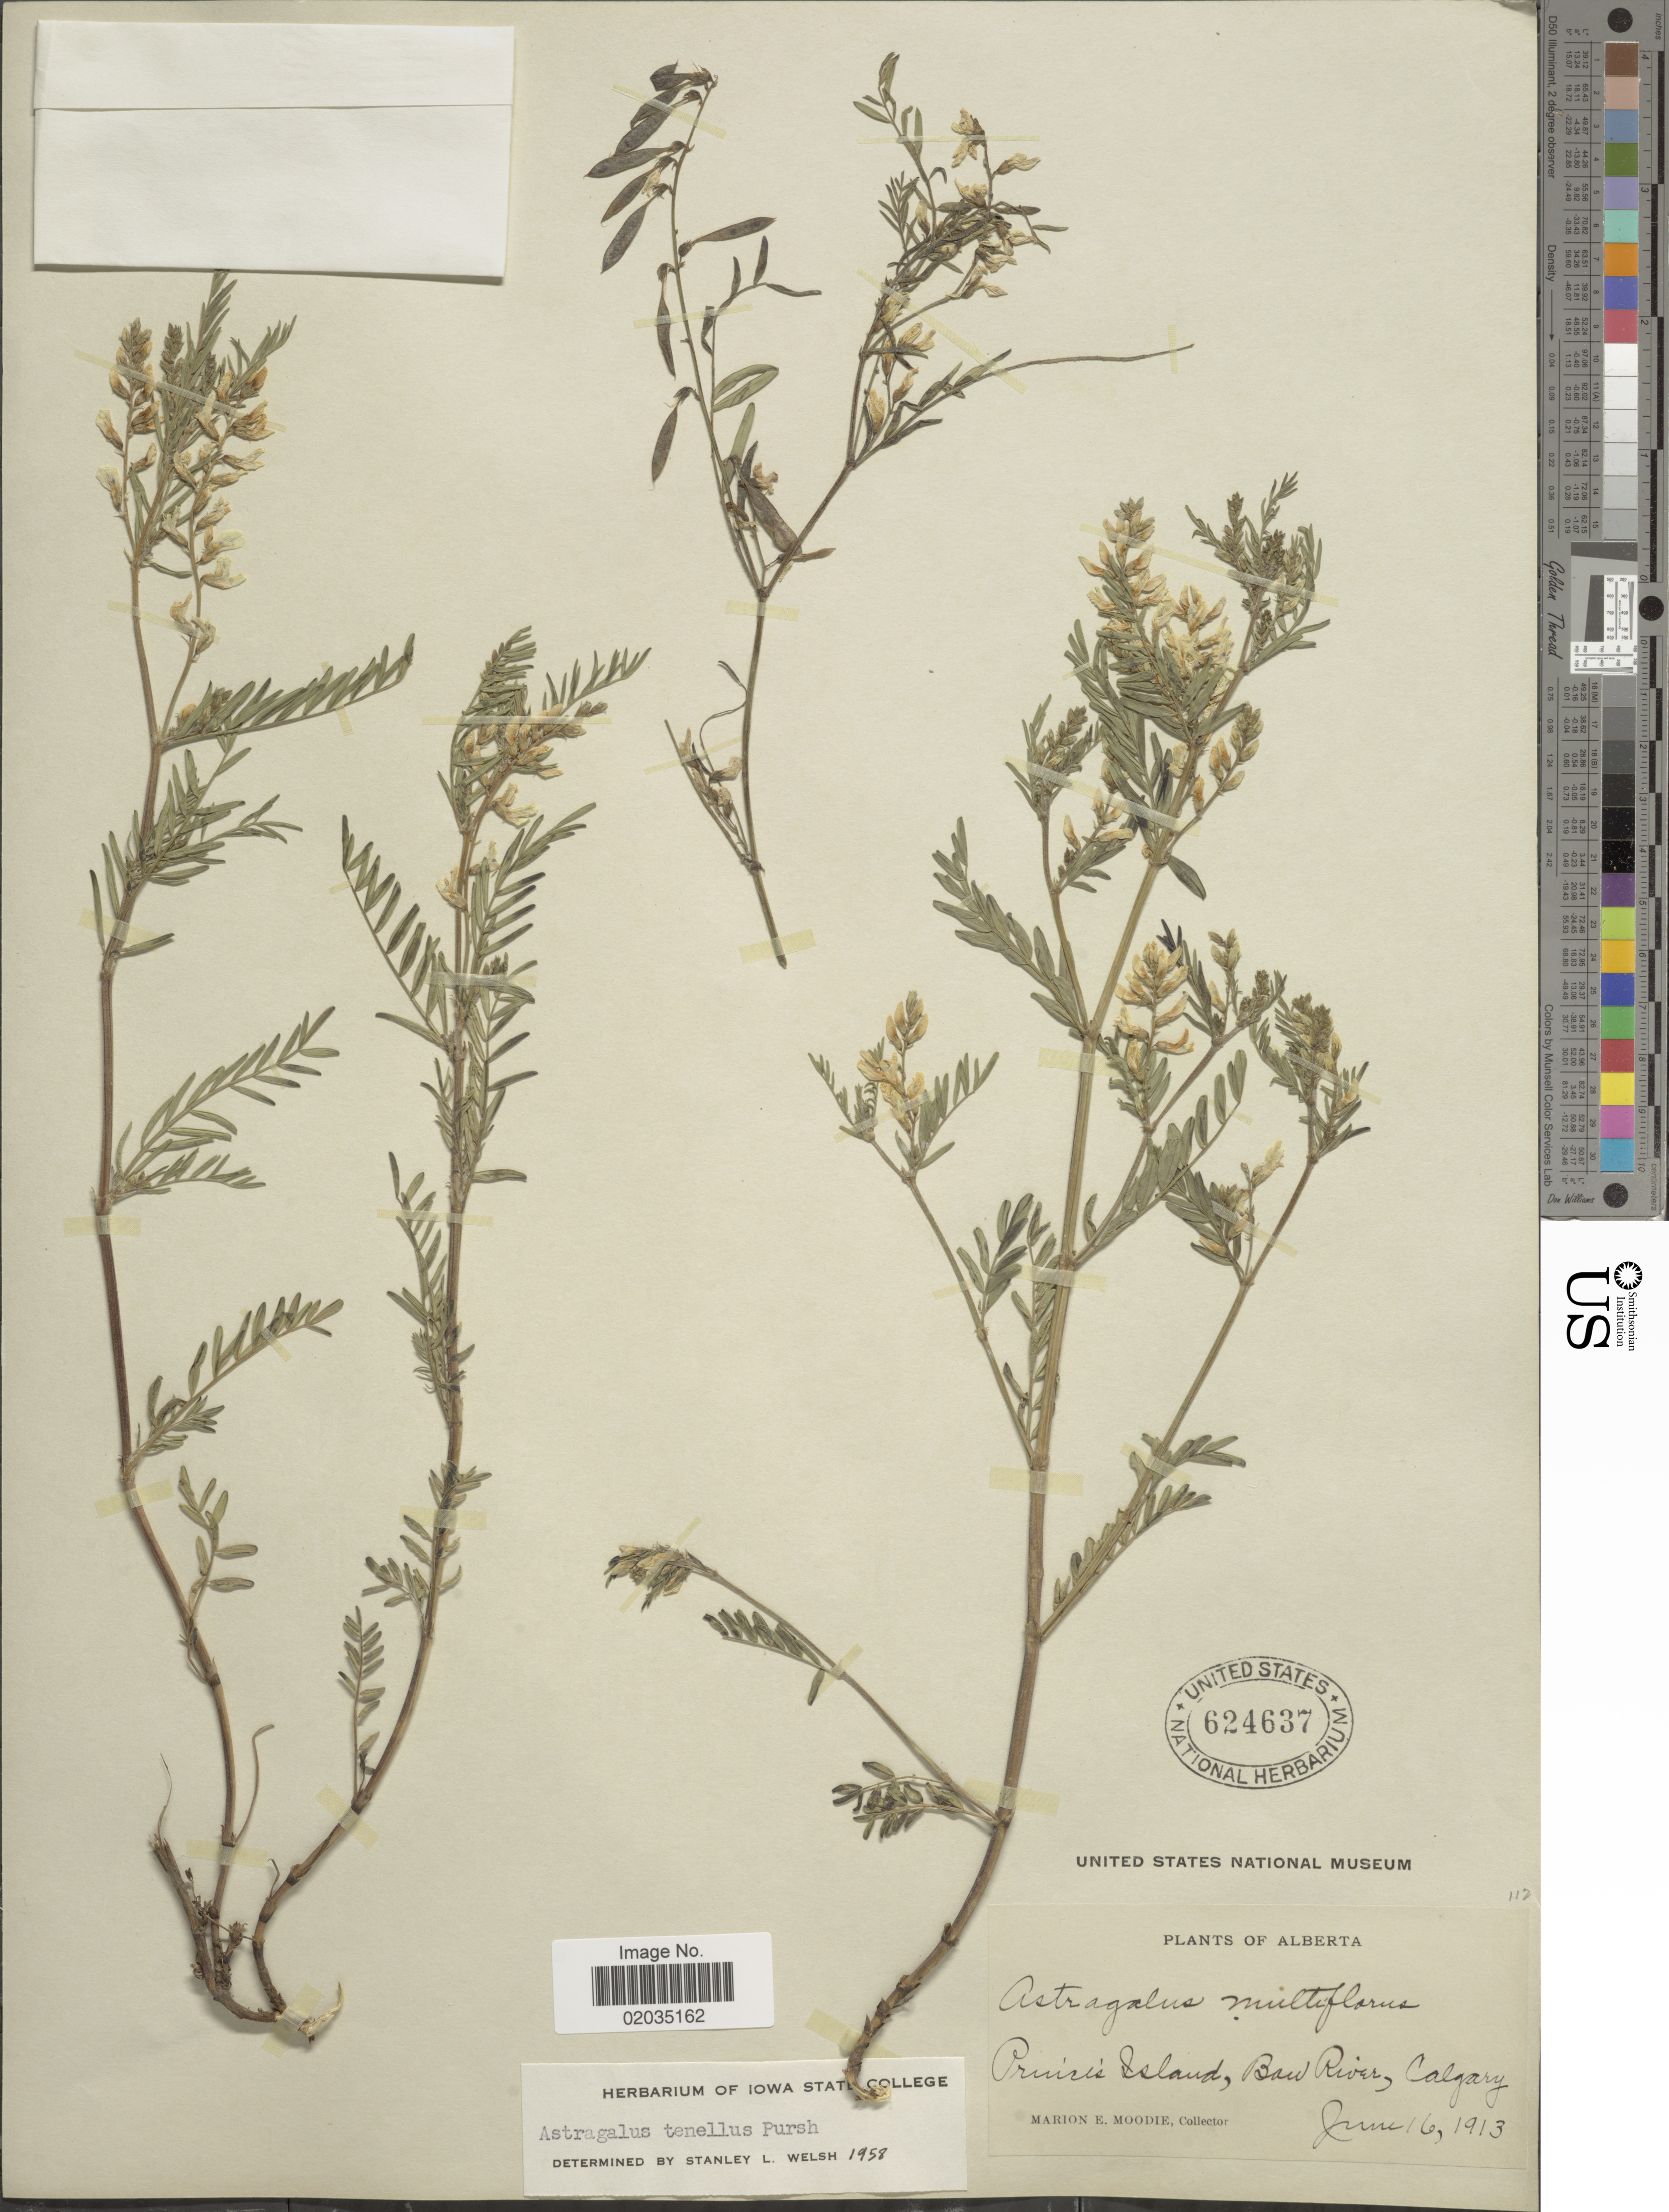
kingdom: Plantae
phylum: Tracheophyta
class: Magnoliopsida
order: Fabales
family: Fabaceae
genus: Astragalus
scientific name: Astragalus tenellus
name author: Pursh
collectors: M. E. Moodie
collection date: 1913-06-16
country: Canada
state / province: Alberta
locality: Primis Island, Bow River, Calgary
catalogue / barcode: US 624637